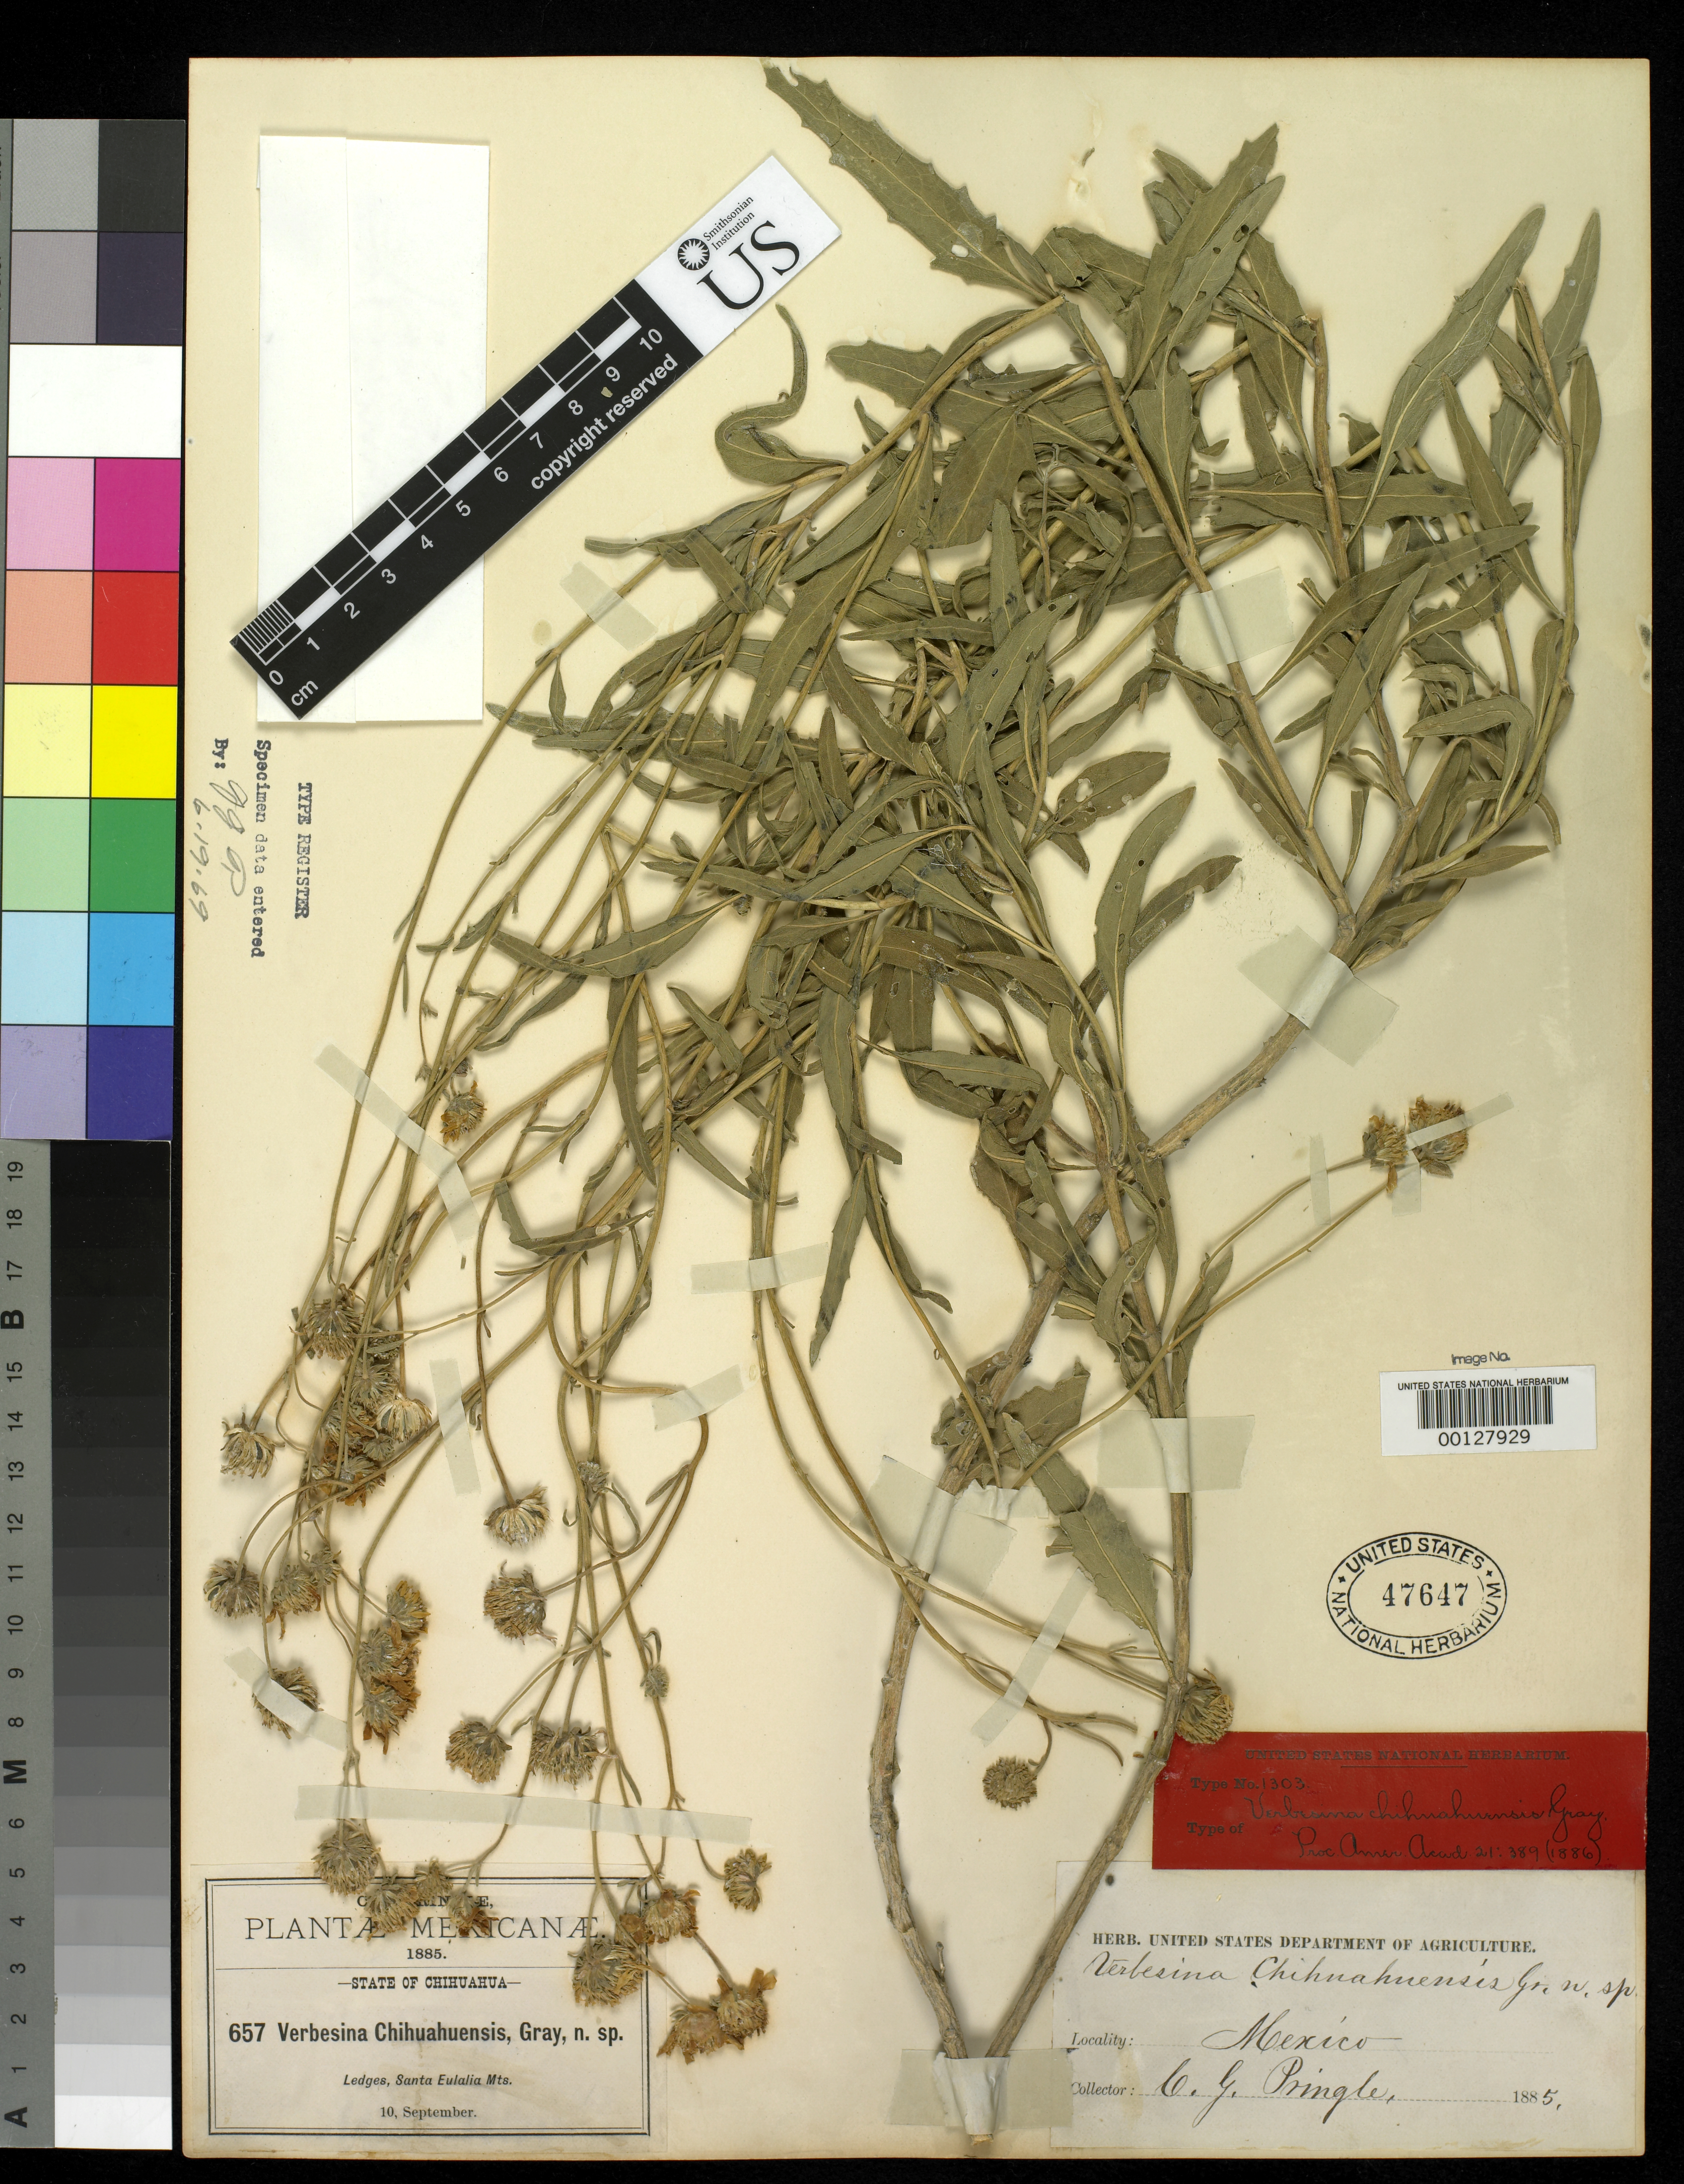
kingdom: Plantae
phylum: Tracheophyta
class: Magnoliopsida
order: Asterales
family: Asteraceae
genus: Verbesina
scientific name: Verbesina chihuahuensis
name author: A. Gray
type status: Isotype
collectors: C. G. Pringle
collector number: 657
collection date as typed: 10 Sep 1885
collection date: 1885-09-10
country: Mexico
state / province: Chihuahua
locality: Santa Eulalia Mountains, near Chihuahua.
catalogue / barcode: US 47647